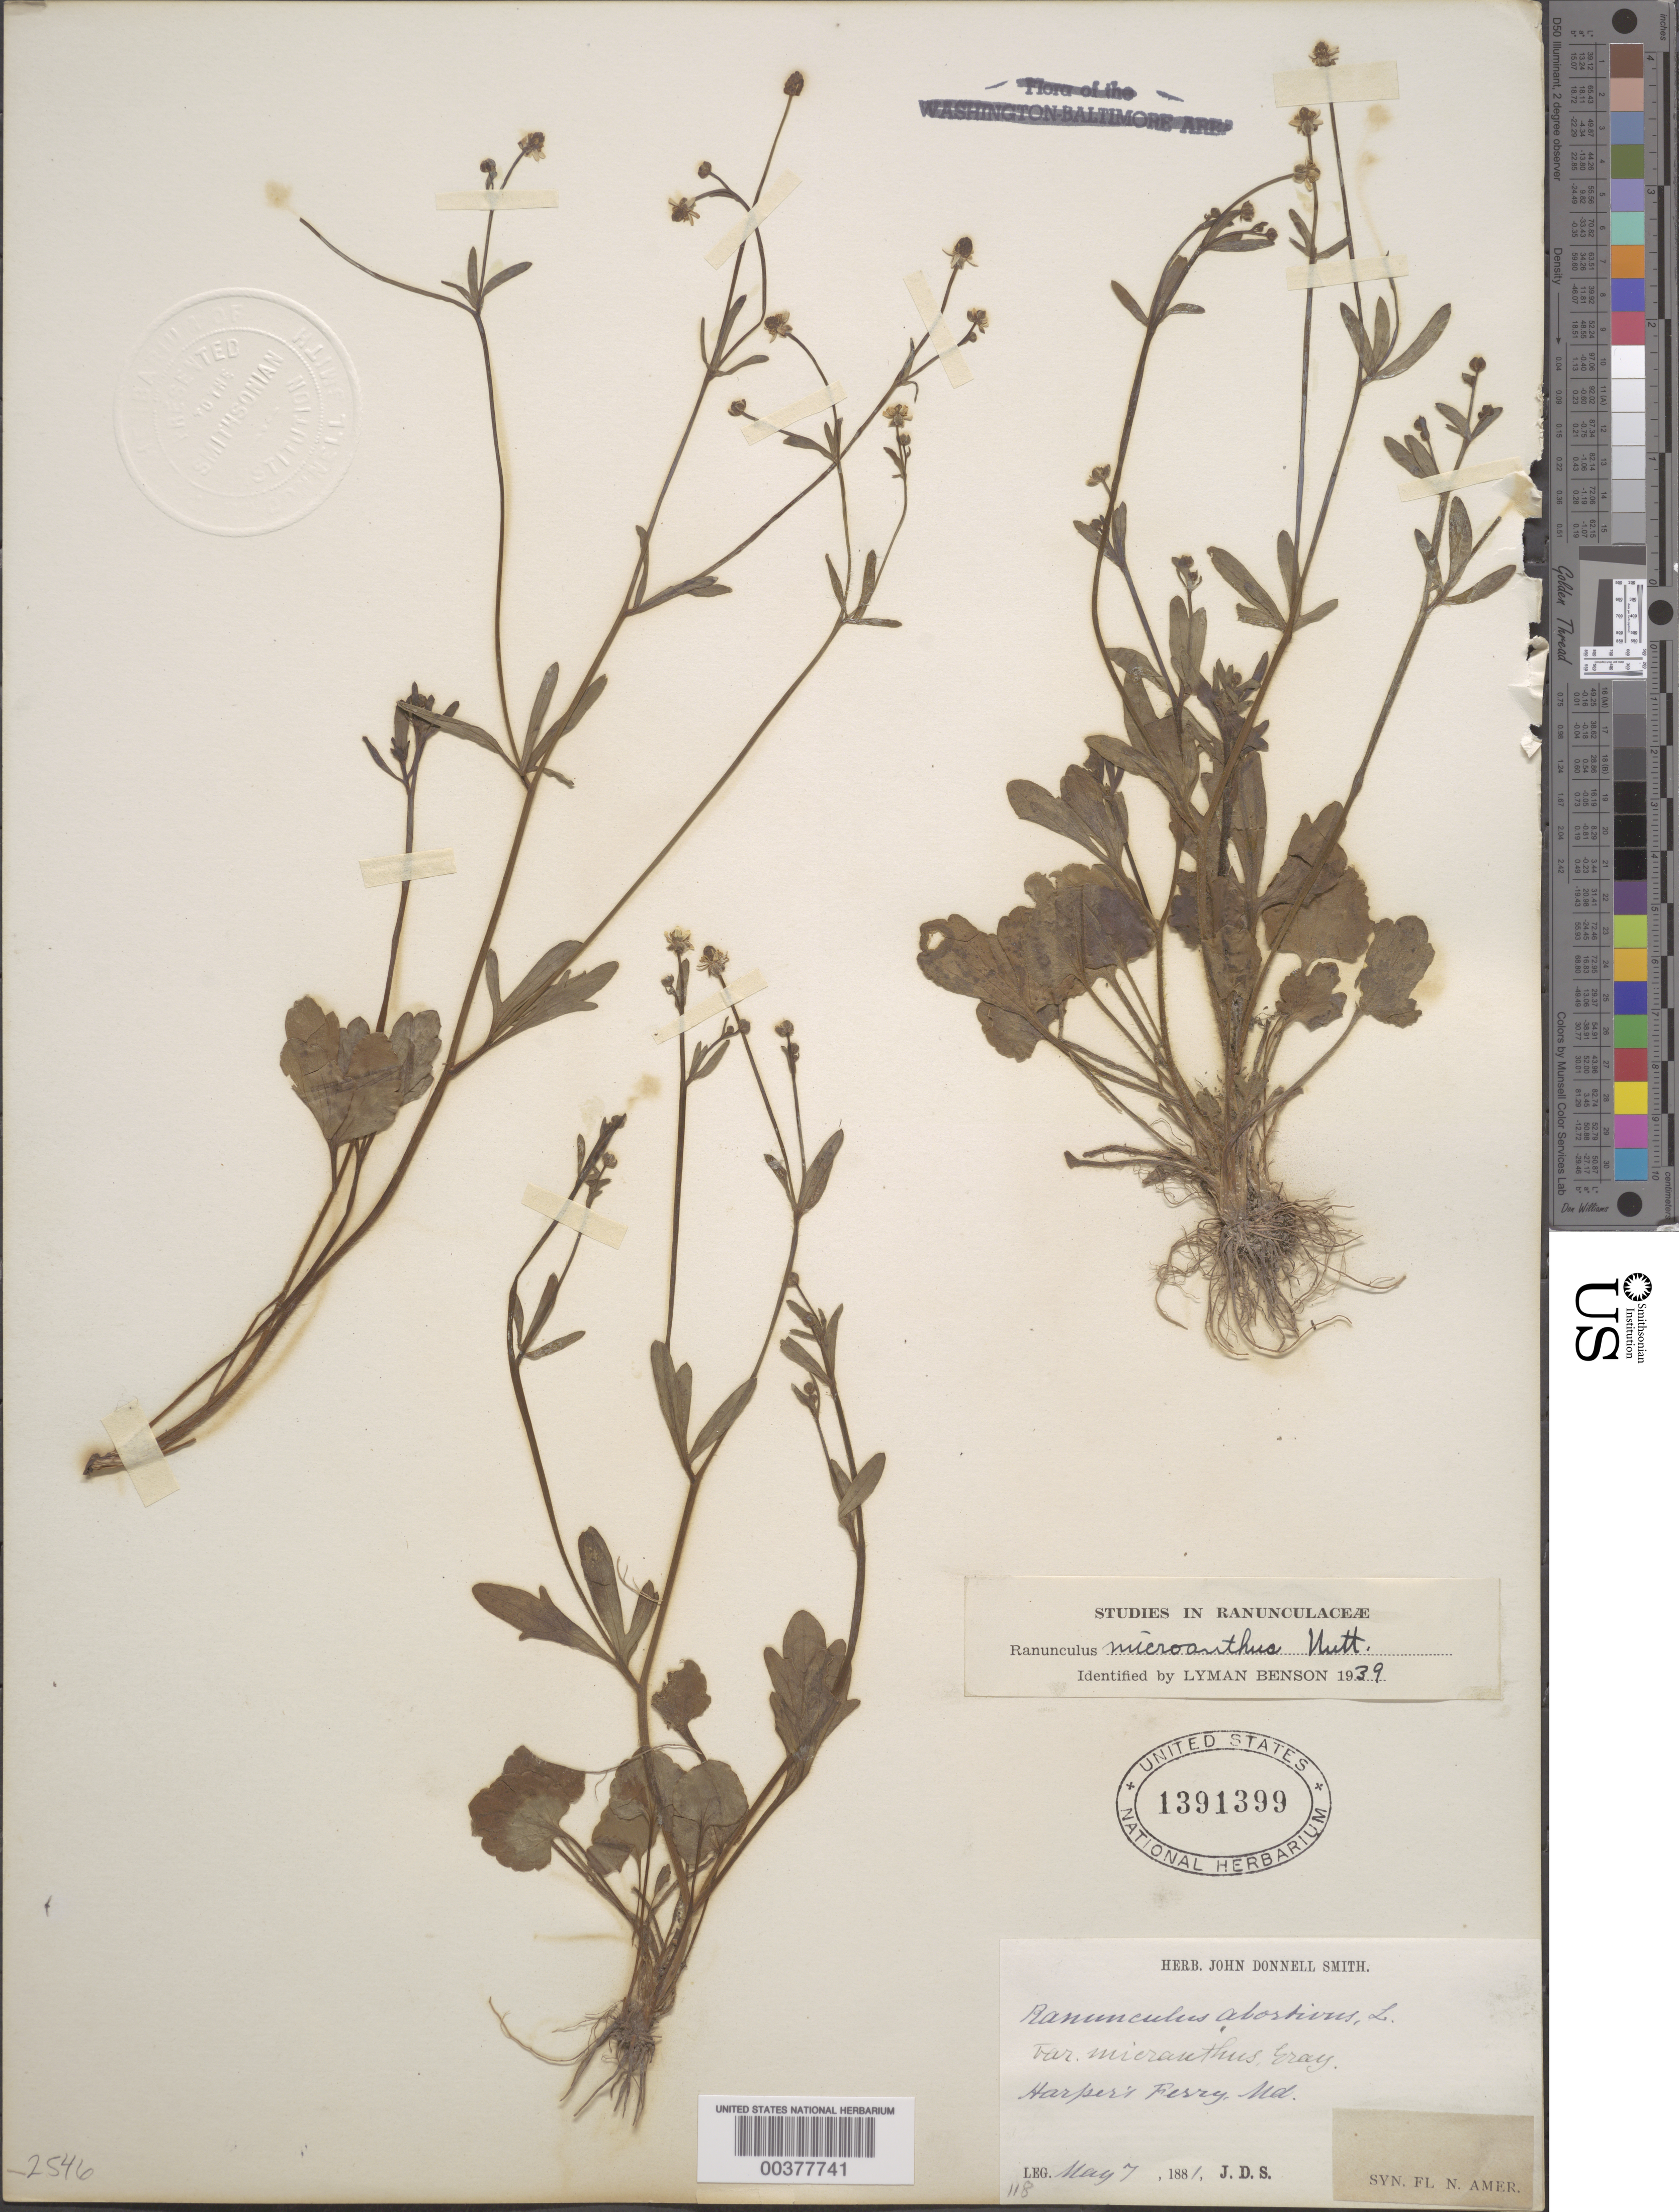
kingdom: Plantae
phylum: Tracheophyta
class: Magnoliopsida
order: Ranunculales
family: Ranunculaceae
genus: Ranunculus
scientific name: Ranunculus micranthus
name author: Nutt.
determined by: Benson, L. D., (POM), Pomona College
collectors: J. Donnell Smith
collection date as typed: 07 May 1881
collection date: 1881-05-07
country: United States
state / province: Maryland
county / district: Washington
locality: Harper's Ferry.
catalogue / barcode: US 1391399